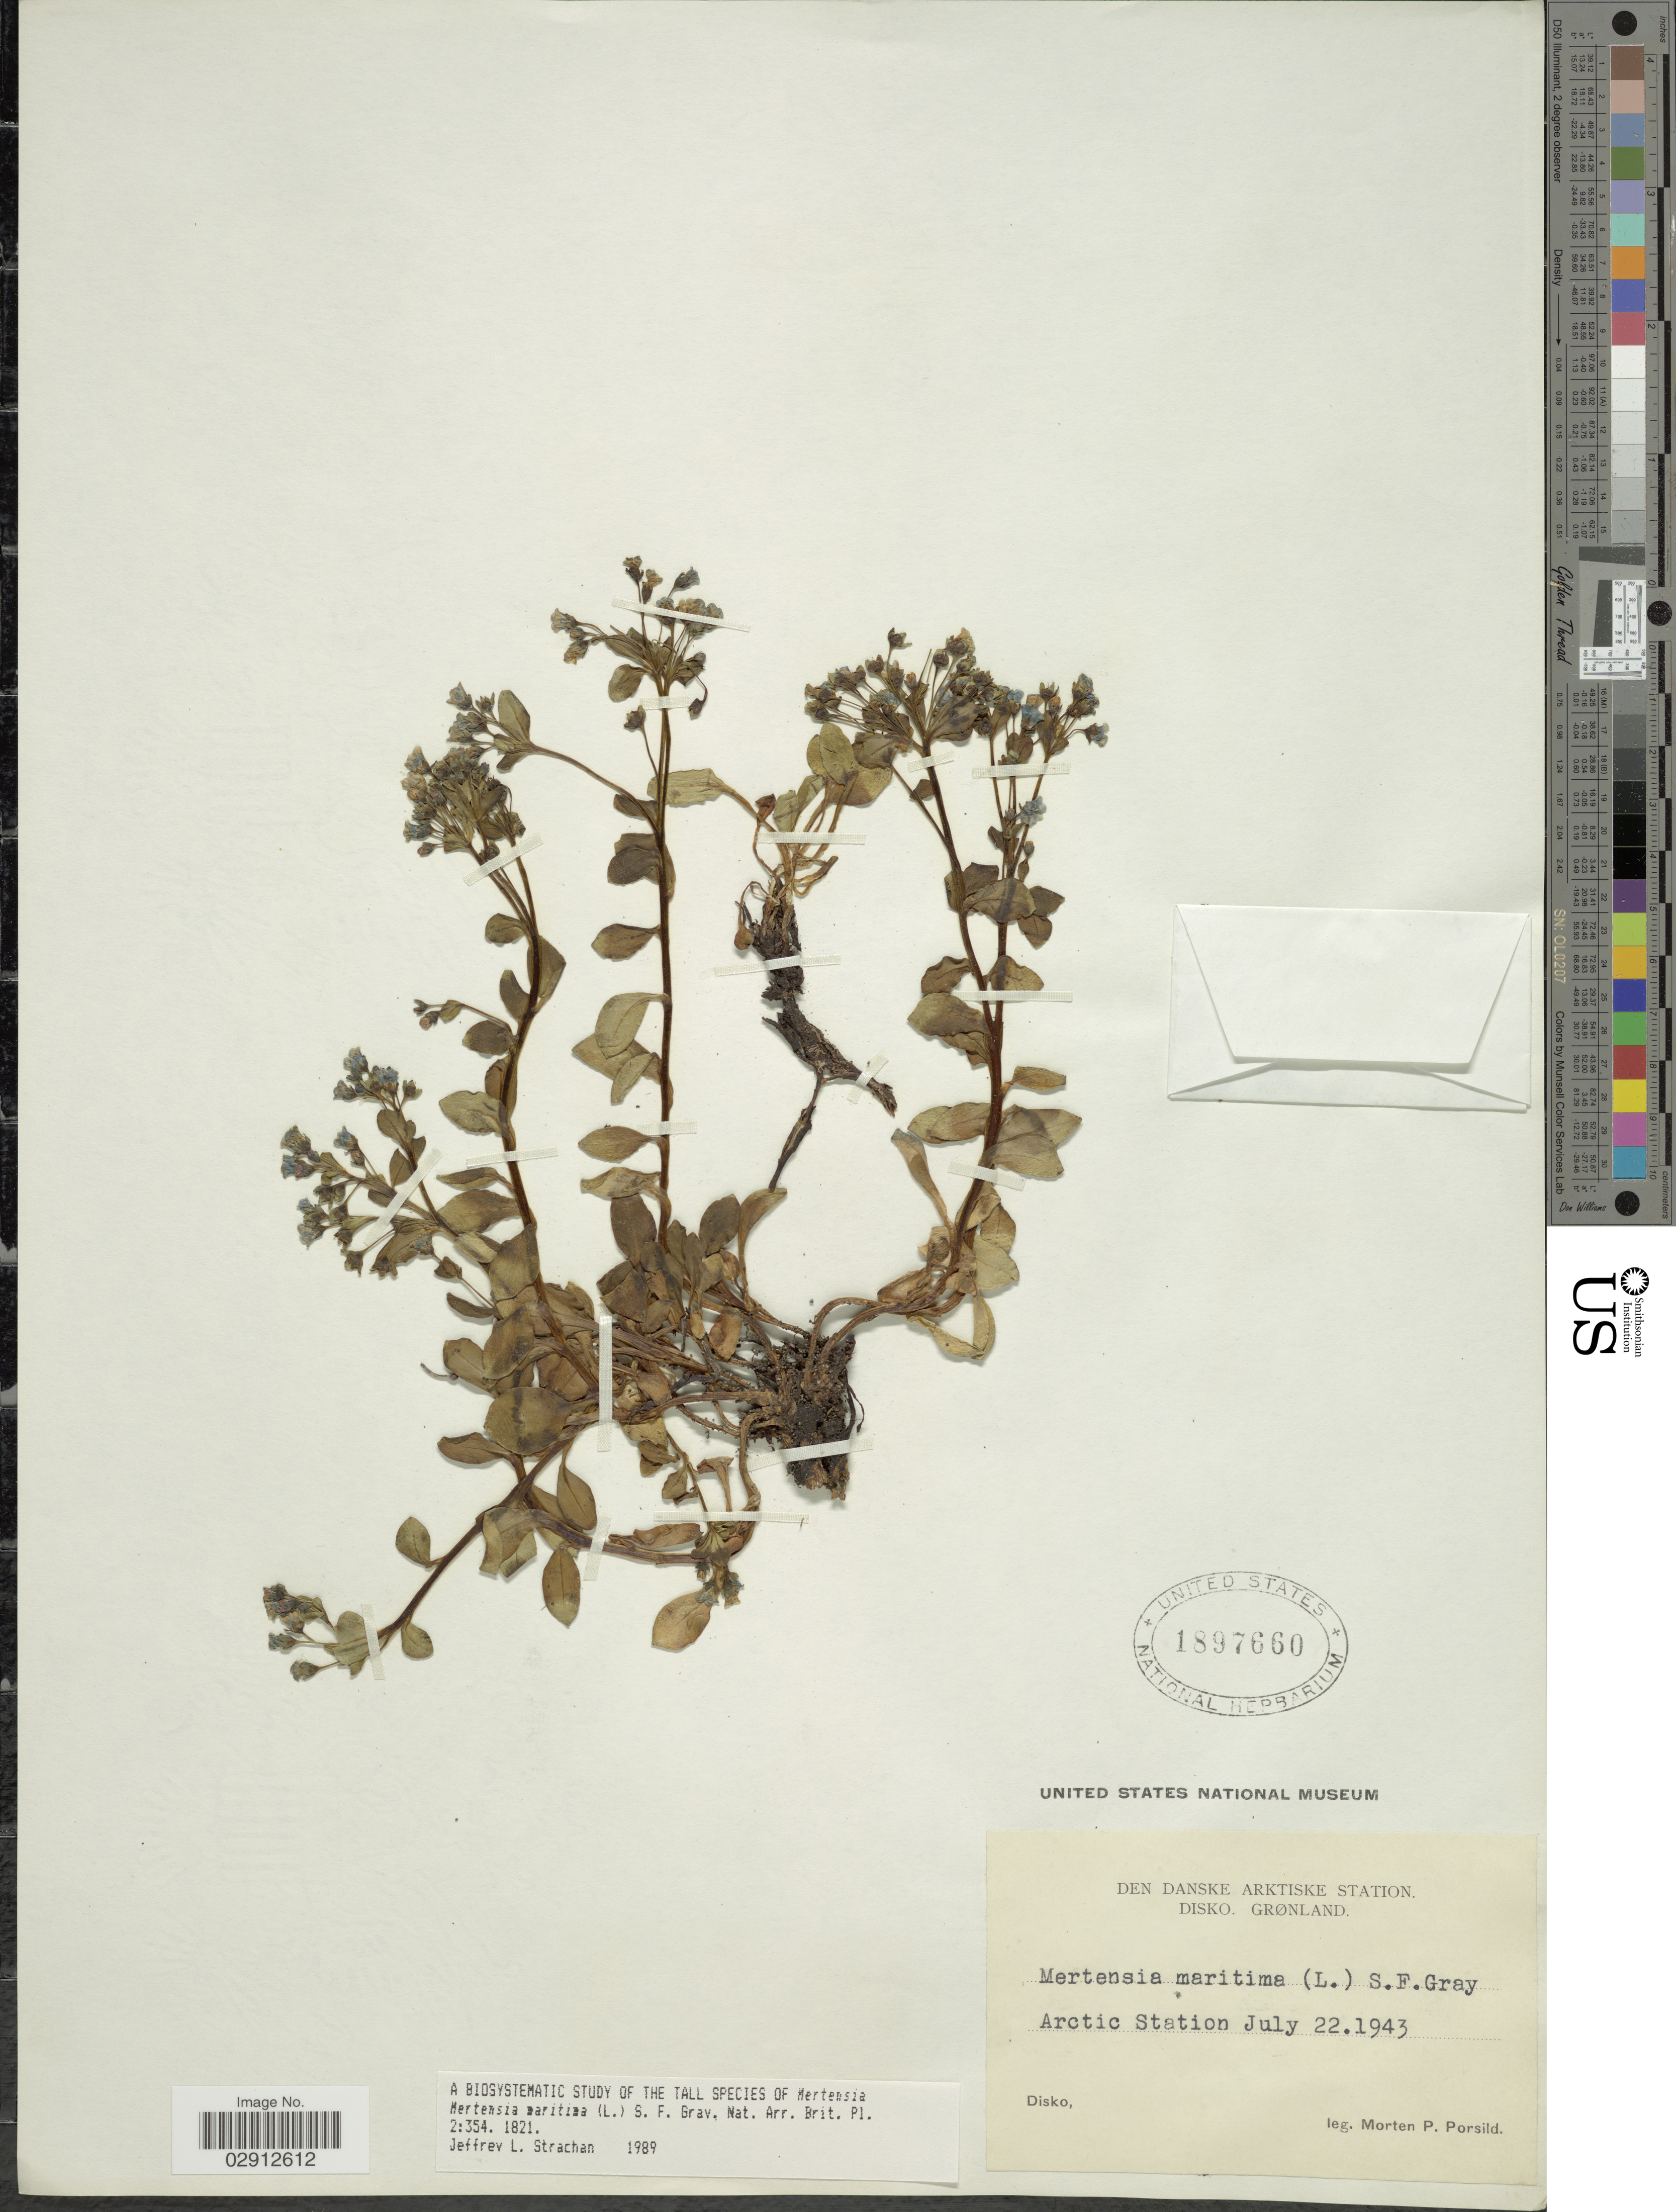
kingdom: Plantae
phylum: Tracheophyta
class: Magnoliopsida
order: Boraginales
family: Boraginaceae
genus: Mertensia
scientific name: Mertensia maritima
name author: (L.) S.F. Gray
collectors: M. P. Porsild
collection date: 1943-07-22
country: Greenland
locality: Grønland, Disko, Arctic Station.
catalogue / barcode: US 1897660